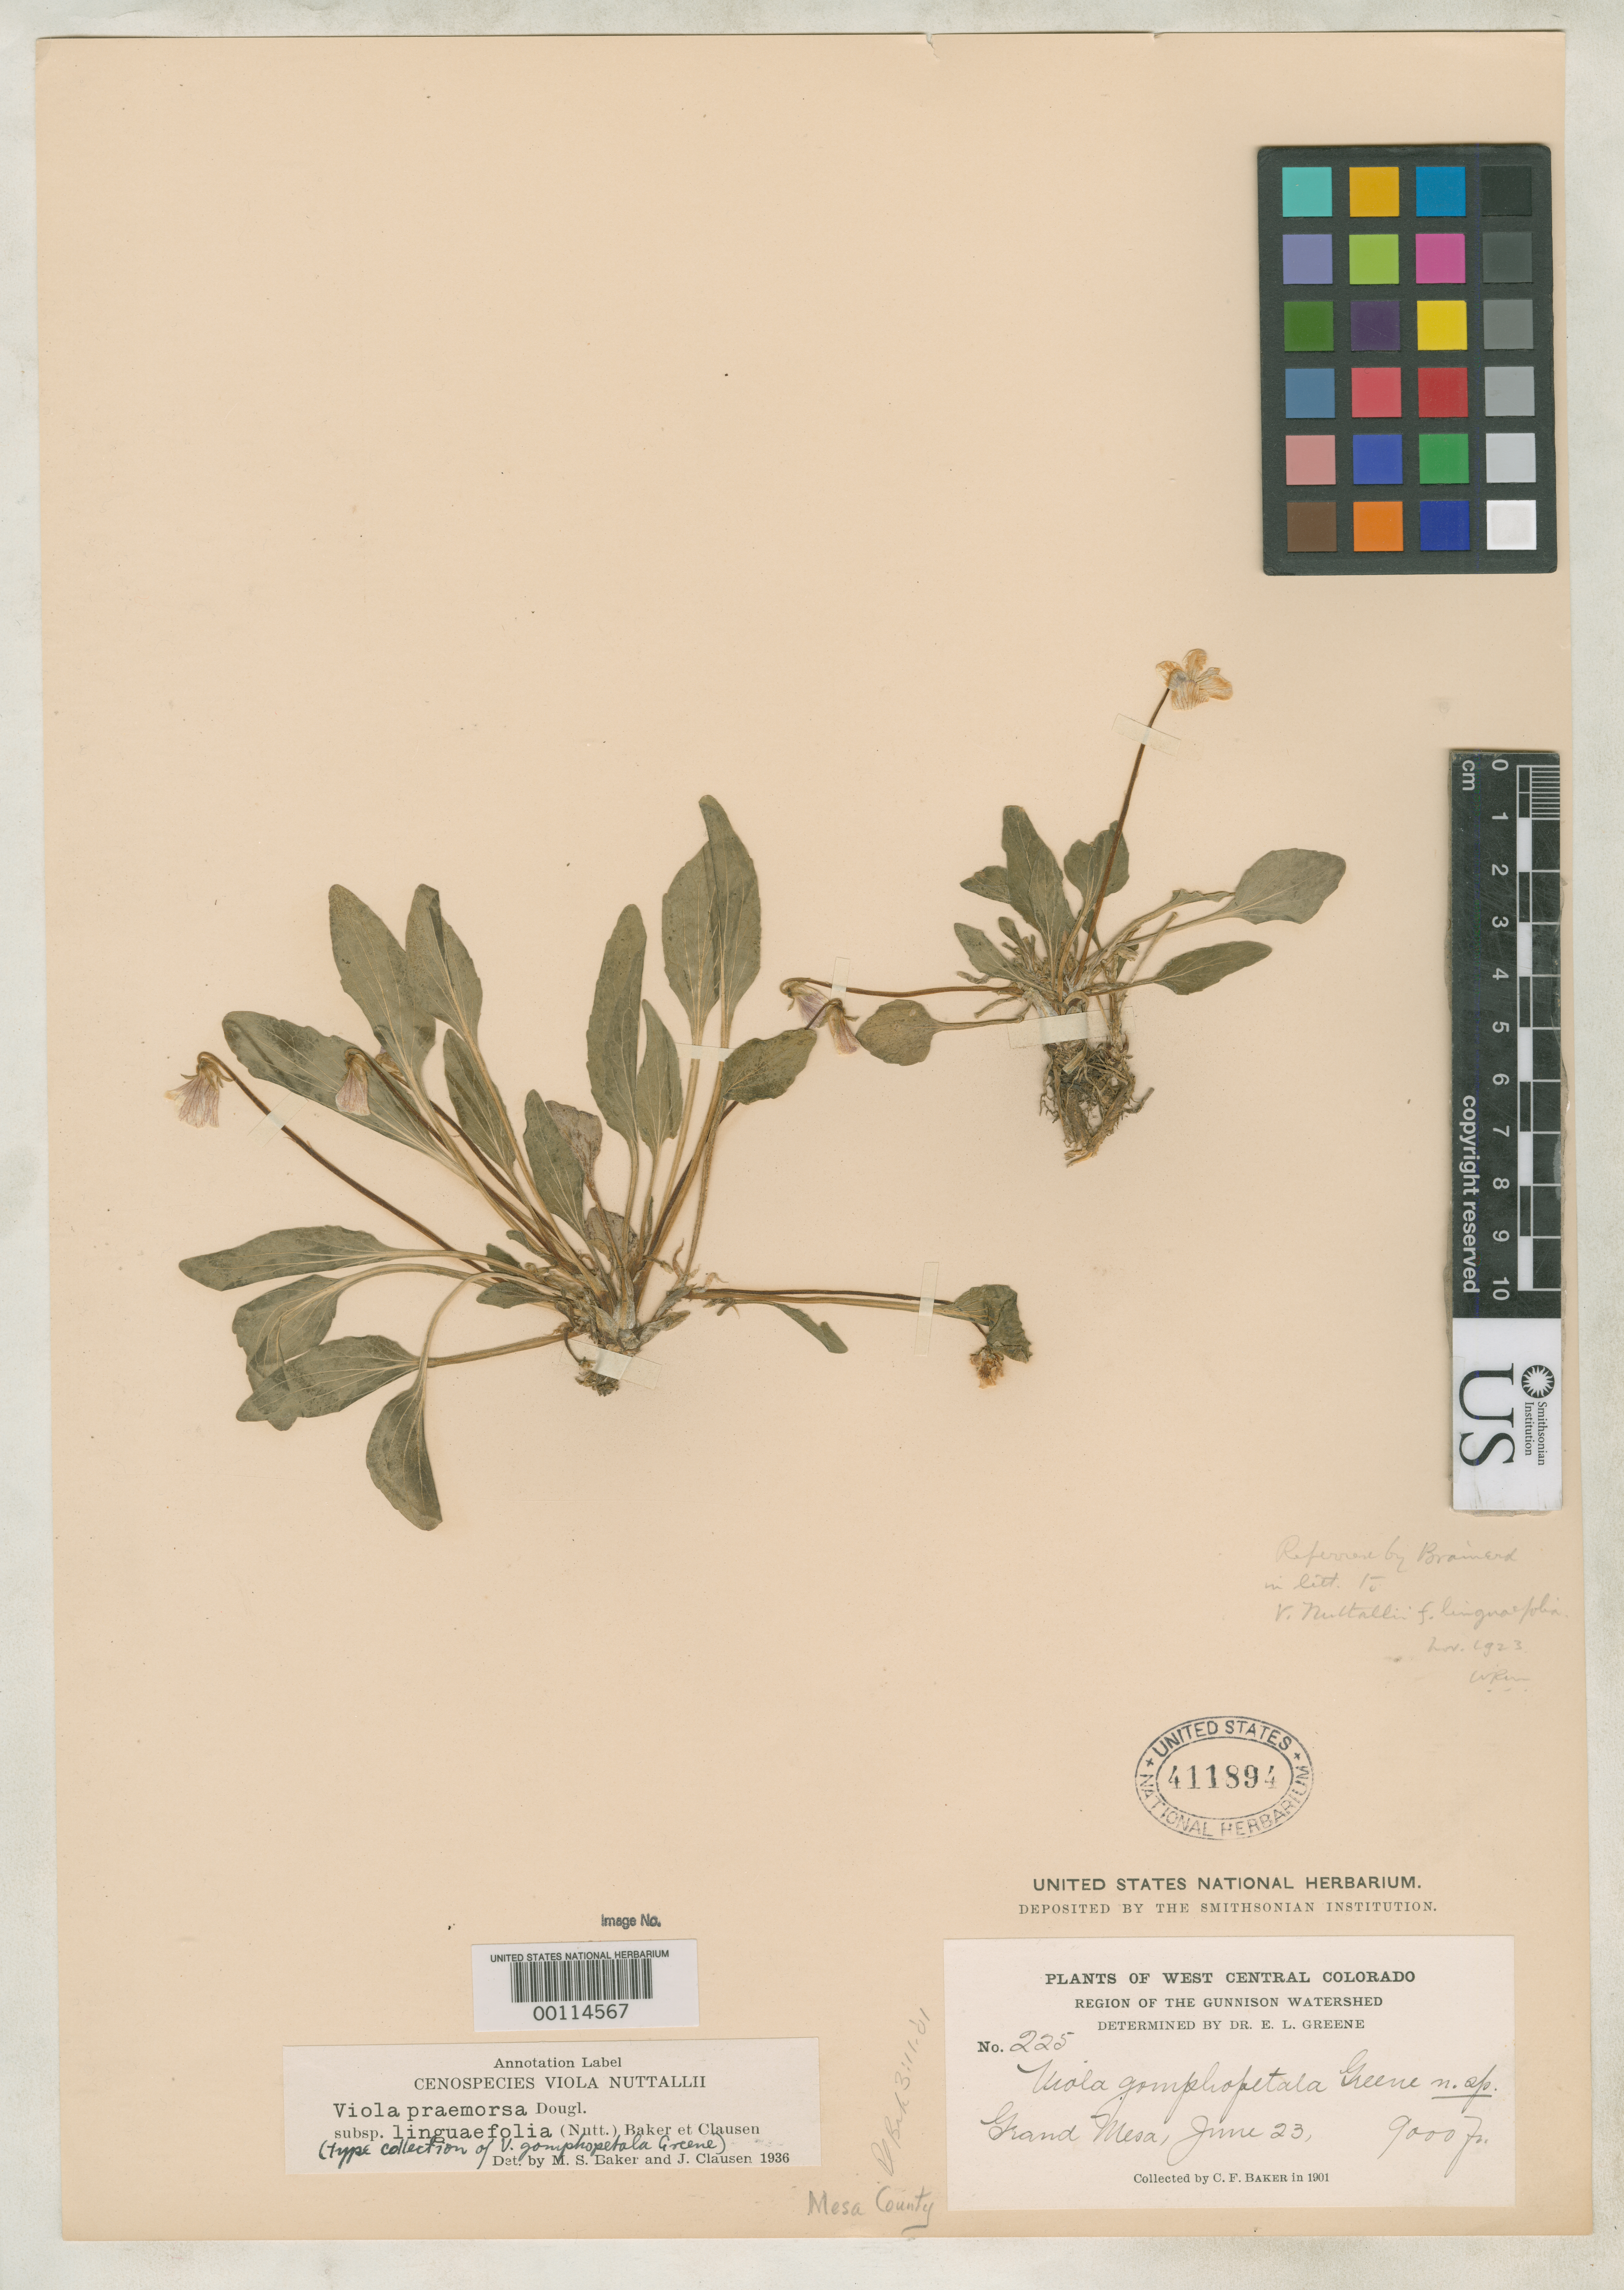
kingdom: Plantae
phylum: Tracheophyta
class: Magnoliopsida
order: Malpighiales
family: Violaceae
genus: Viola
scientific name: Viola gomphopetala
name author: Greene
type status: Isotype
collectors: C. F. Baker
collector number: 225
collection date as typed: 23 Jun 1901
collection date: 1901-06-23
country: United States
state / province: Colorado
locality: Grand Mesa.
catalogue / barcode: US 411894